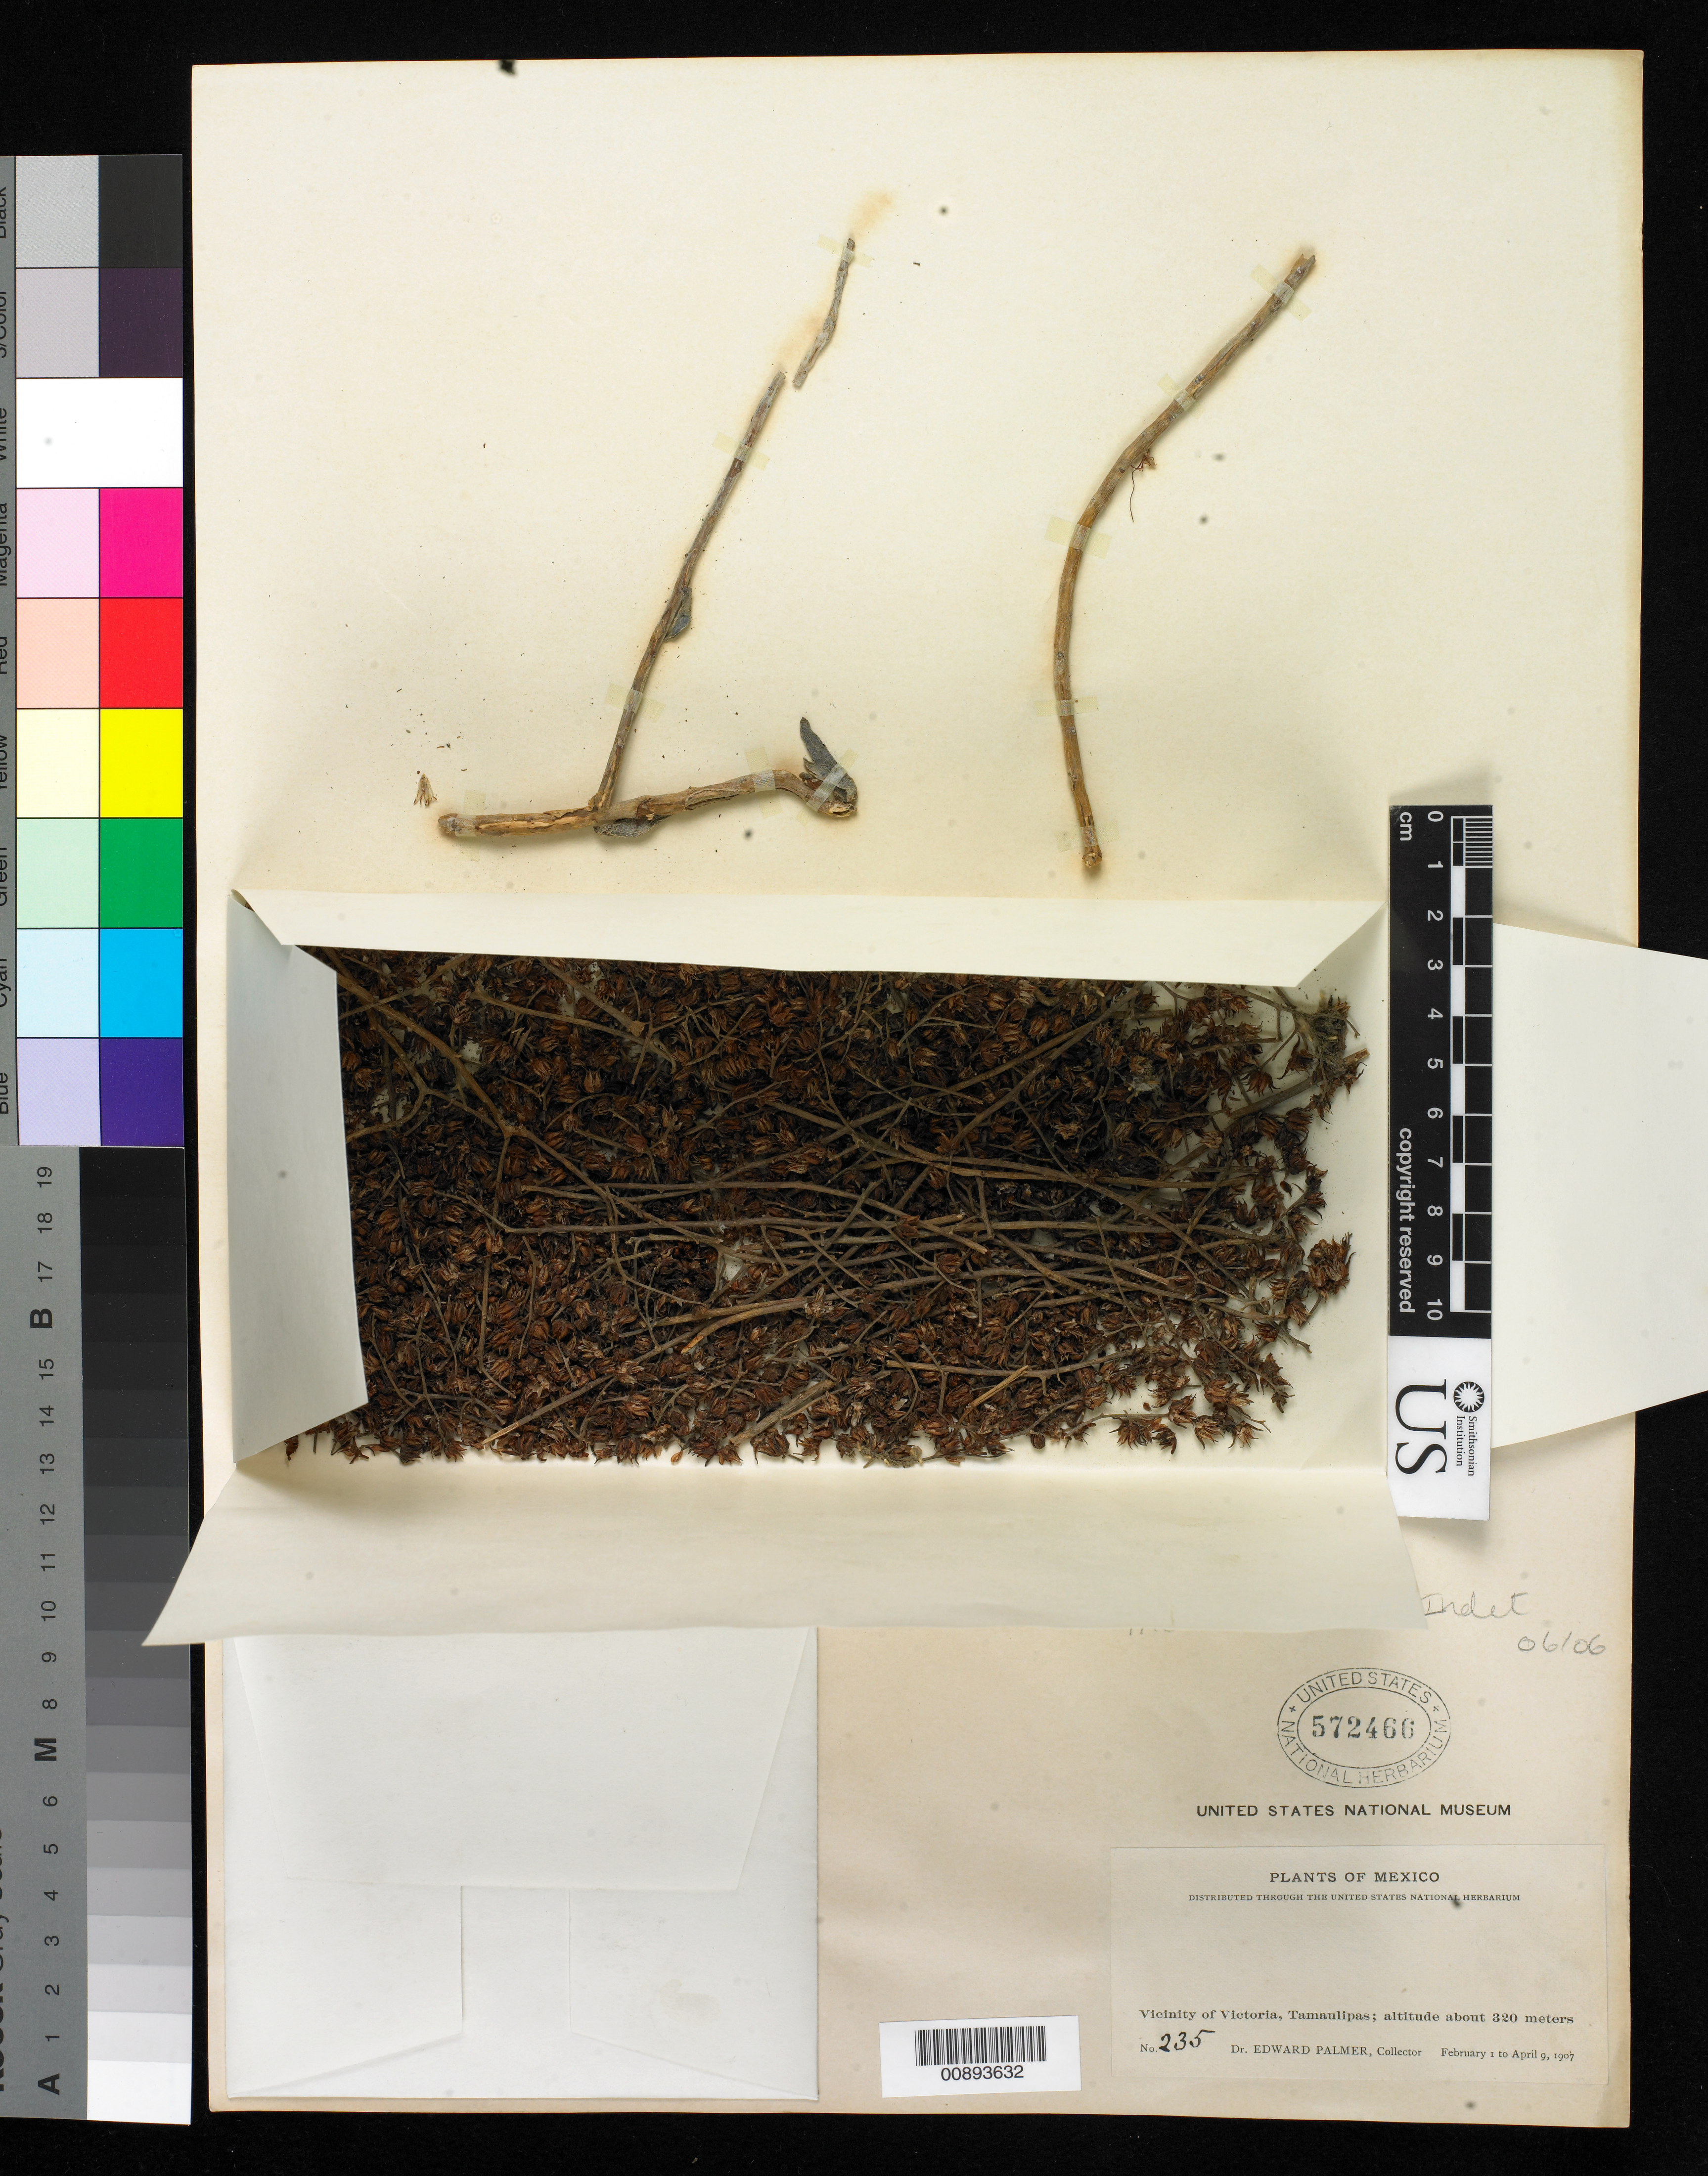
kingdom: Plantae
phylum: Tracheophyta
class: Magnoliopsida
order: Saxifragales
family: Crassulaceae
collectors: E. Palmer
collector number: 235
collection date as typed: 01 Feb 1907 to 09 Apr 1907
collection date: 1907-02-01/1907-04-09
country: Mexico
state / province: Tamaulipas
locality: Vicinity of Victoria.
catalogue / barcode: US 572466